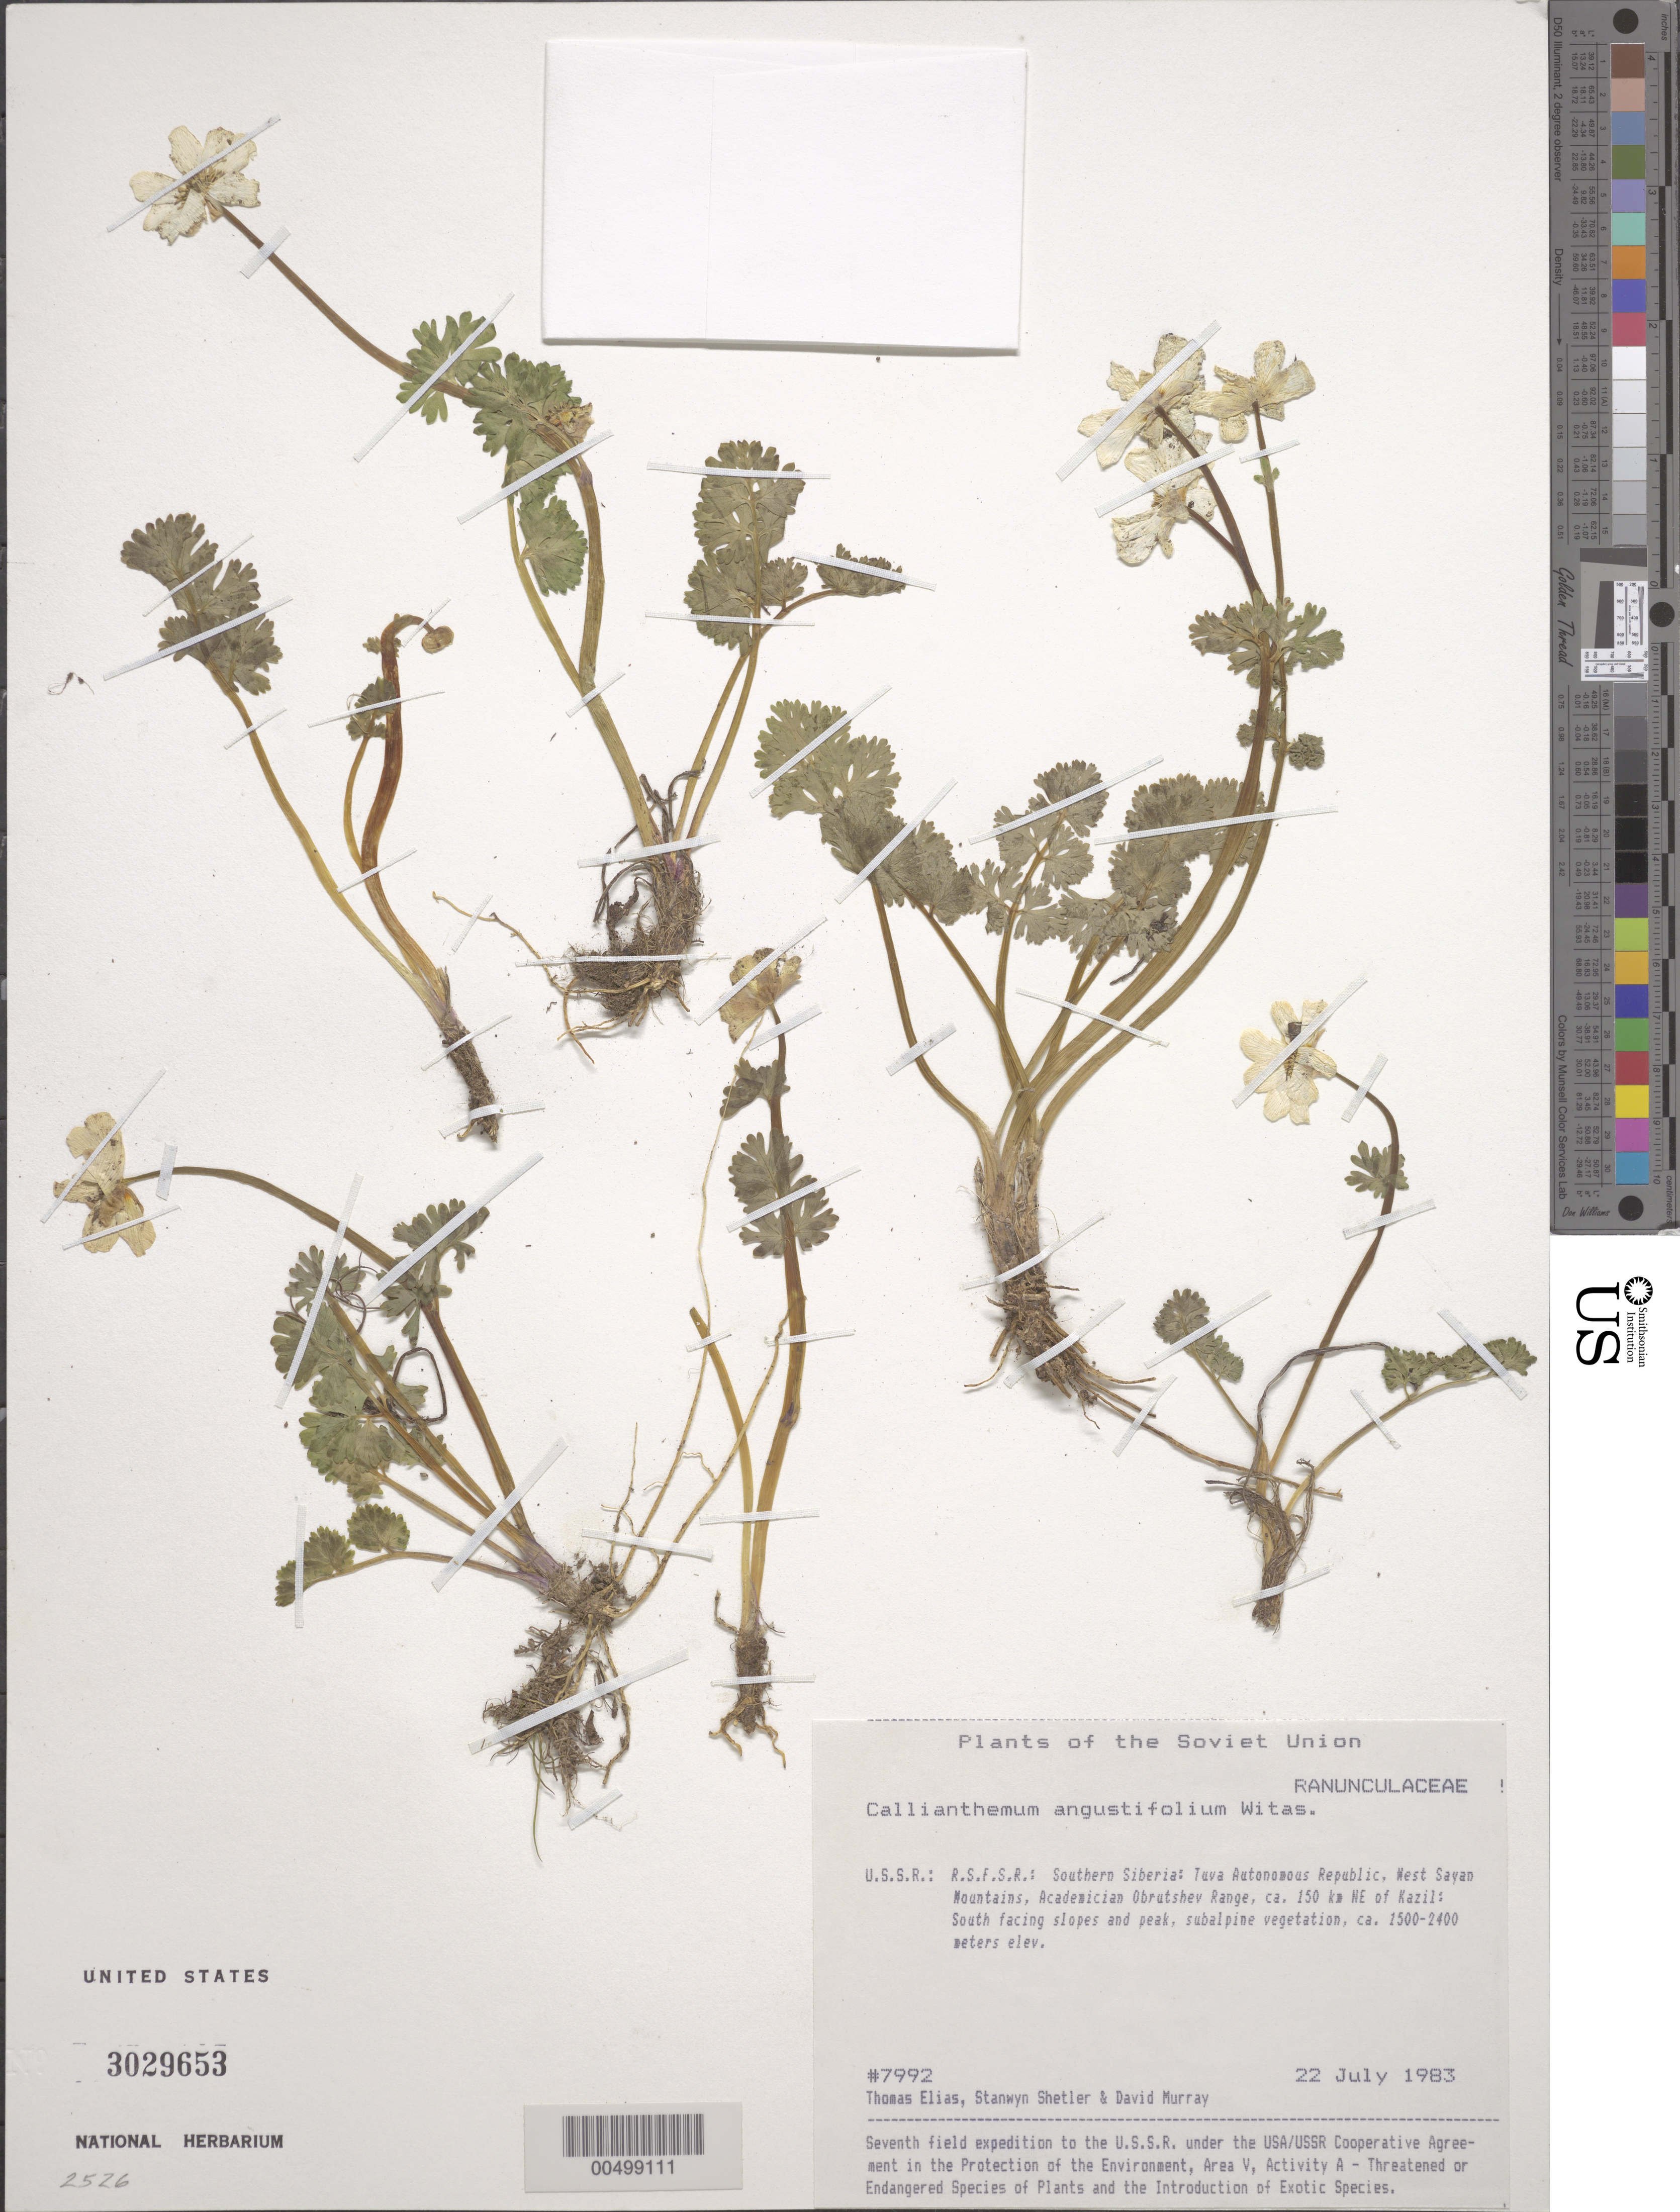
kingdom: Plantae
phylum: Tracheophyta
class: Magnoliopsida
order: Ranunculales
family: Ranunculaceae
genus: Callianthemum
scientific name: Callianthemum angustifolium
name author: Witas.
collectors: T. Elias, S. Shetler & D. F. Murray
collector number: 7992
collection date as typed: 22 Jul 1983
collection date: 1983-07-22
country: Russian Federation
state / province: Tuva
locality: West Sayan Mountains, Academician Obrutshev Range, ca. 150 km NE of Kazil [Kyzyl]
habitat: south-facing slopes and peak, subalpine vegetation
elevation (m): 1500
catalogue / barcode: US 3029653